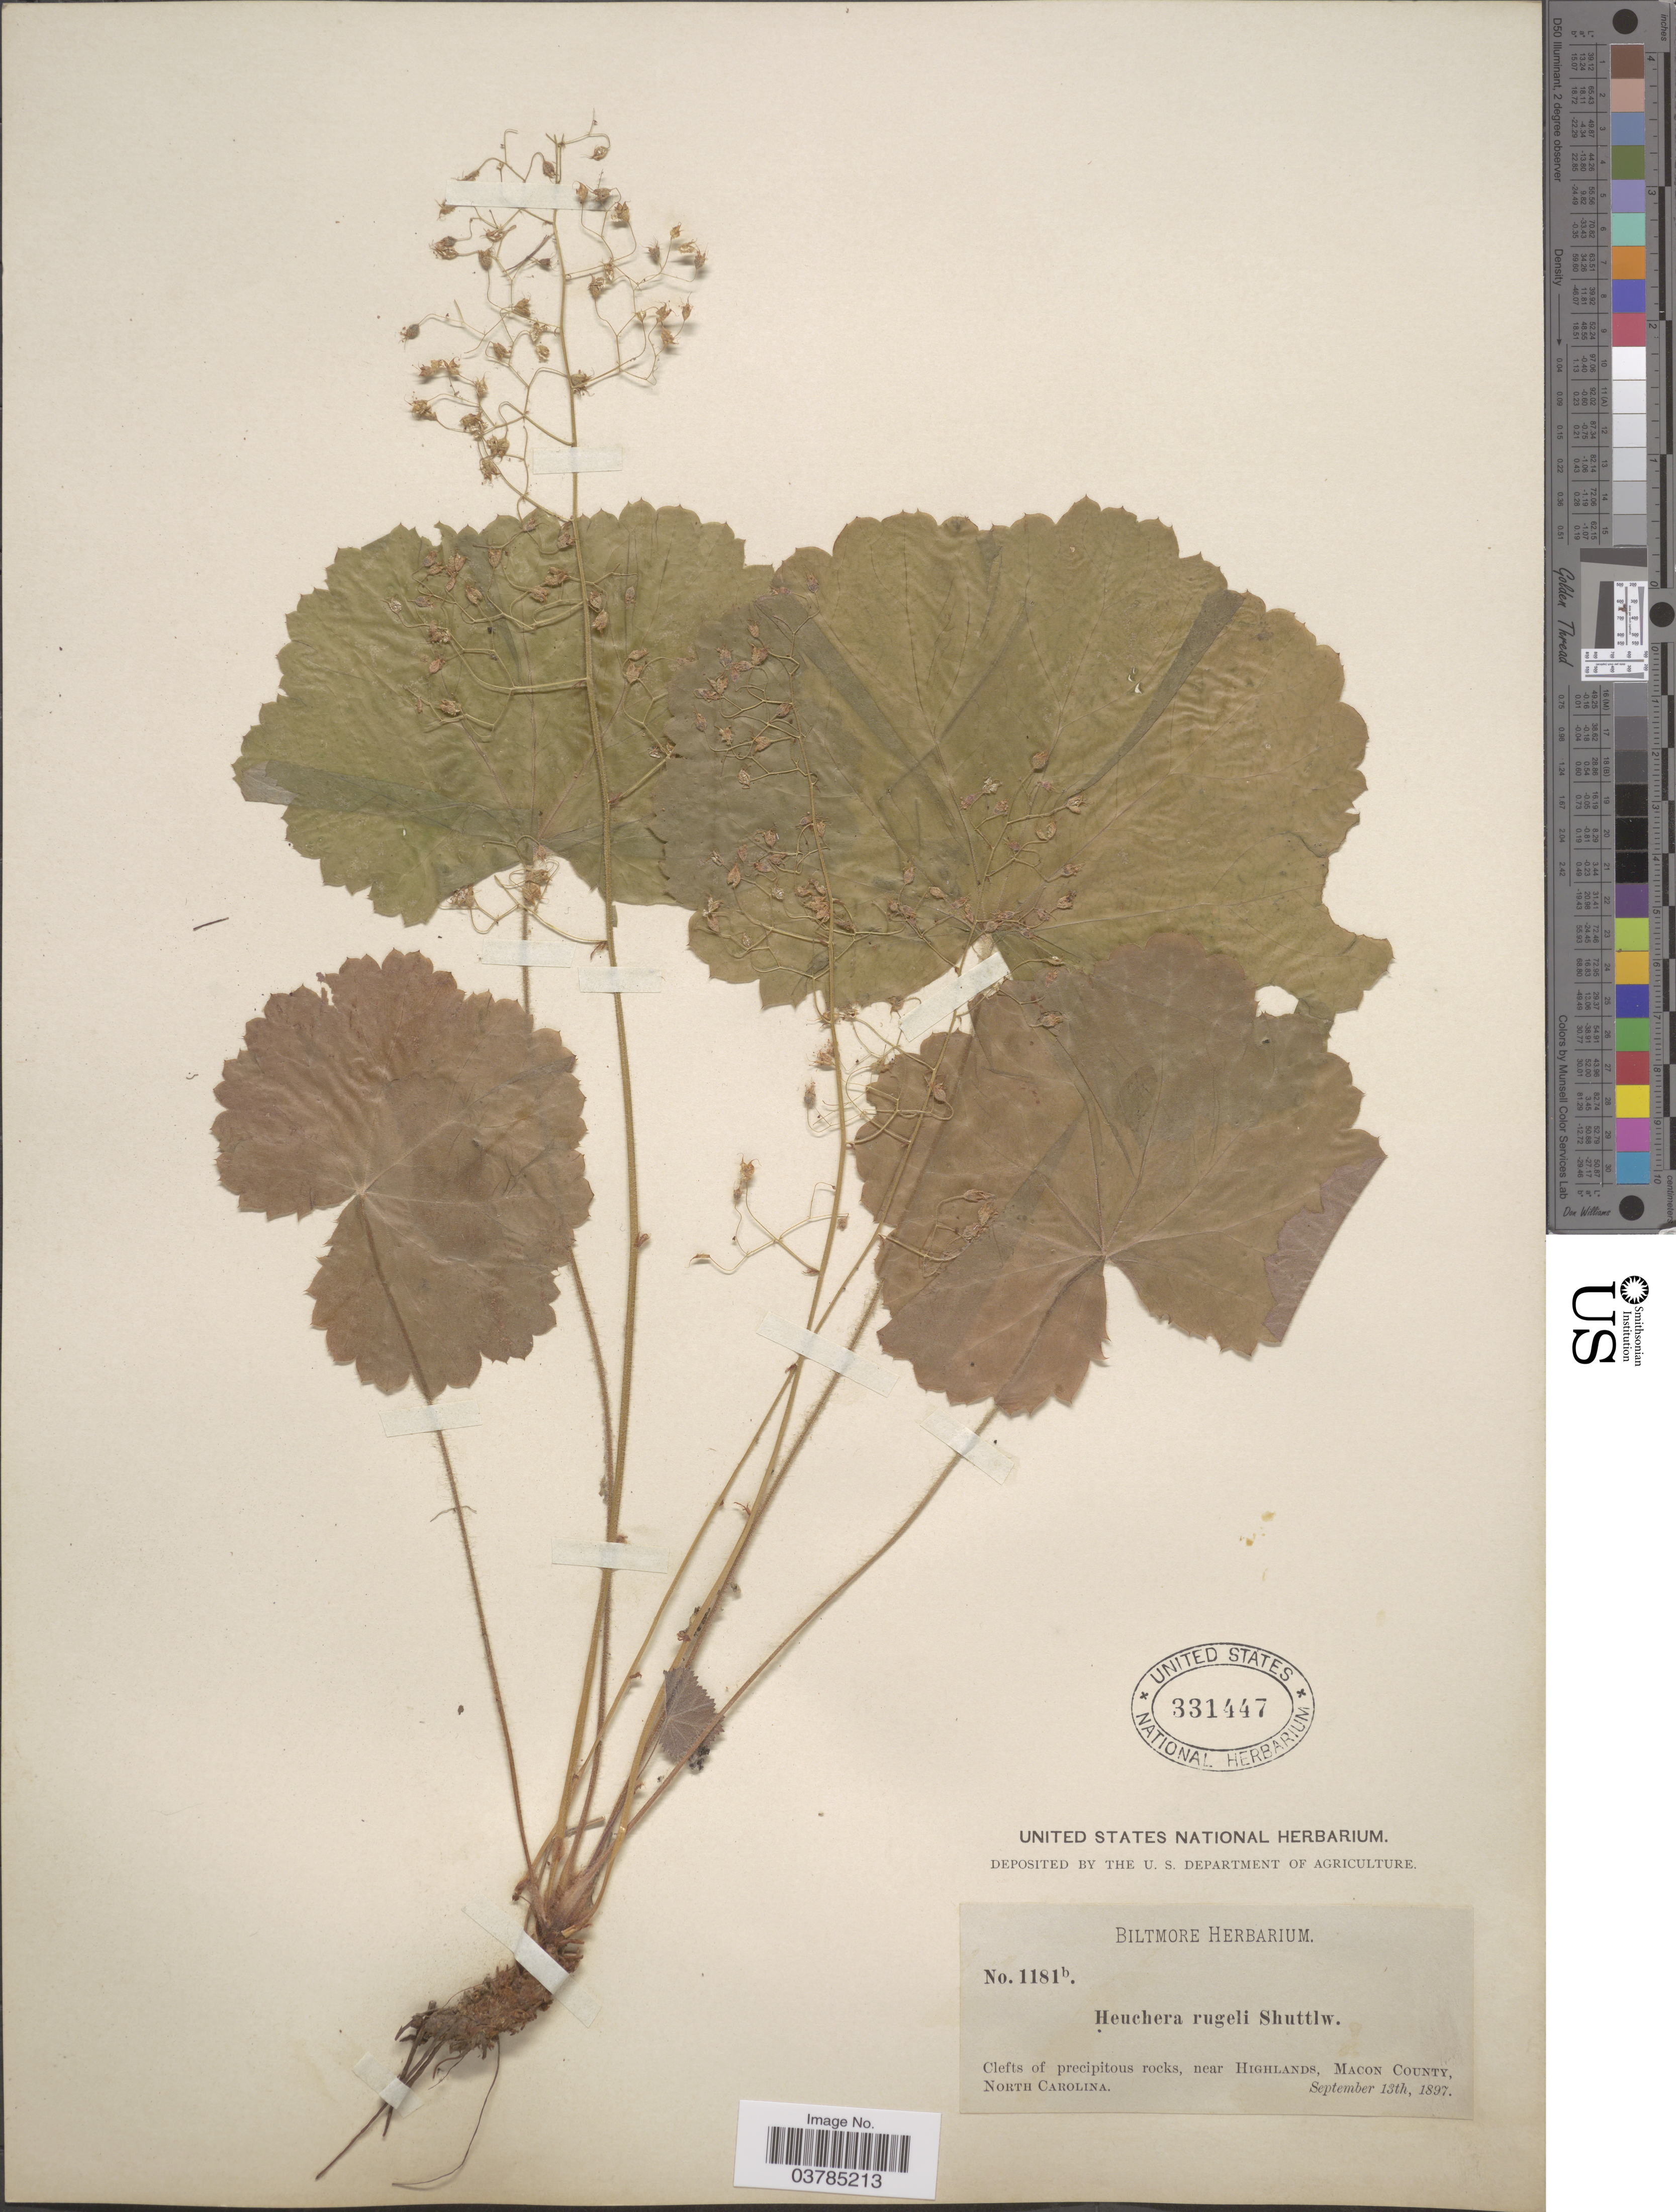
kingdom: Plantae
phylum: Tracheophyta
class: Magnoliopsida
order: Saxifragales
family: Saxifragaceae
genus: Heuchera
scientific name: Heuchera rugelii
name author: Shuttlew. ex Kunze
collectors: ex herb. Biltmore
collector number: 1181b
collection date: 1897-09-13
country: United States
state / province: North Carolina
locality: Clefts of precipitous rocks, near Highlands, Macon County.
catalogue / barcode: US 331447